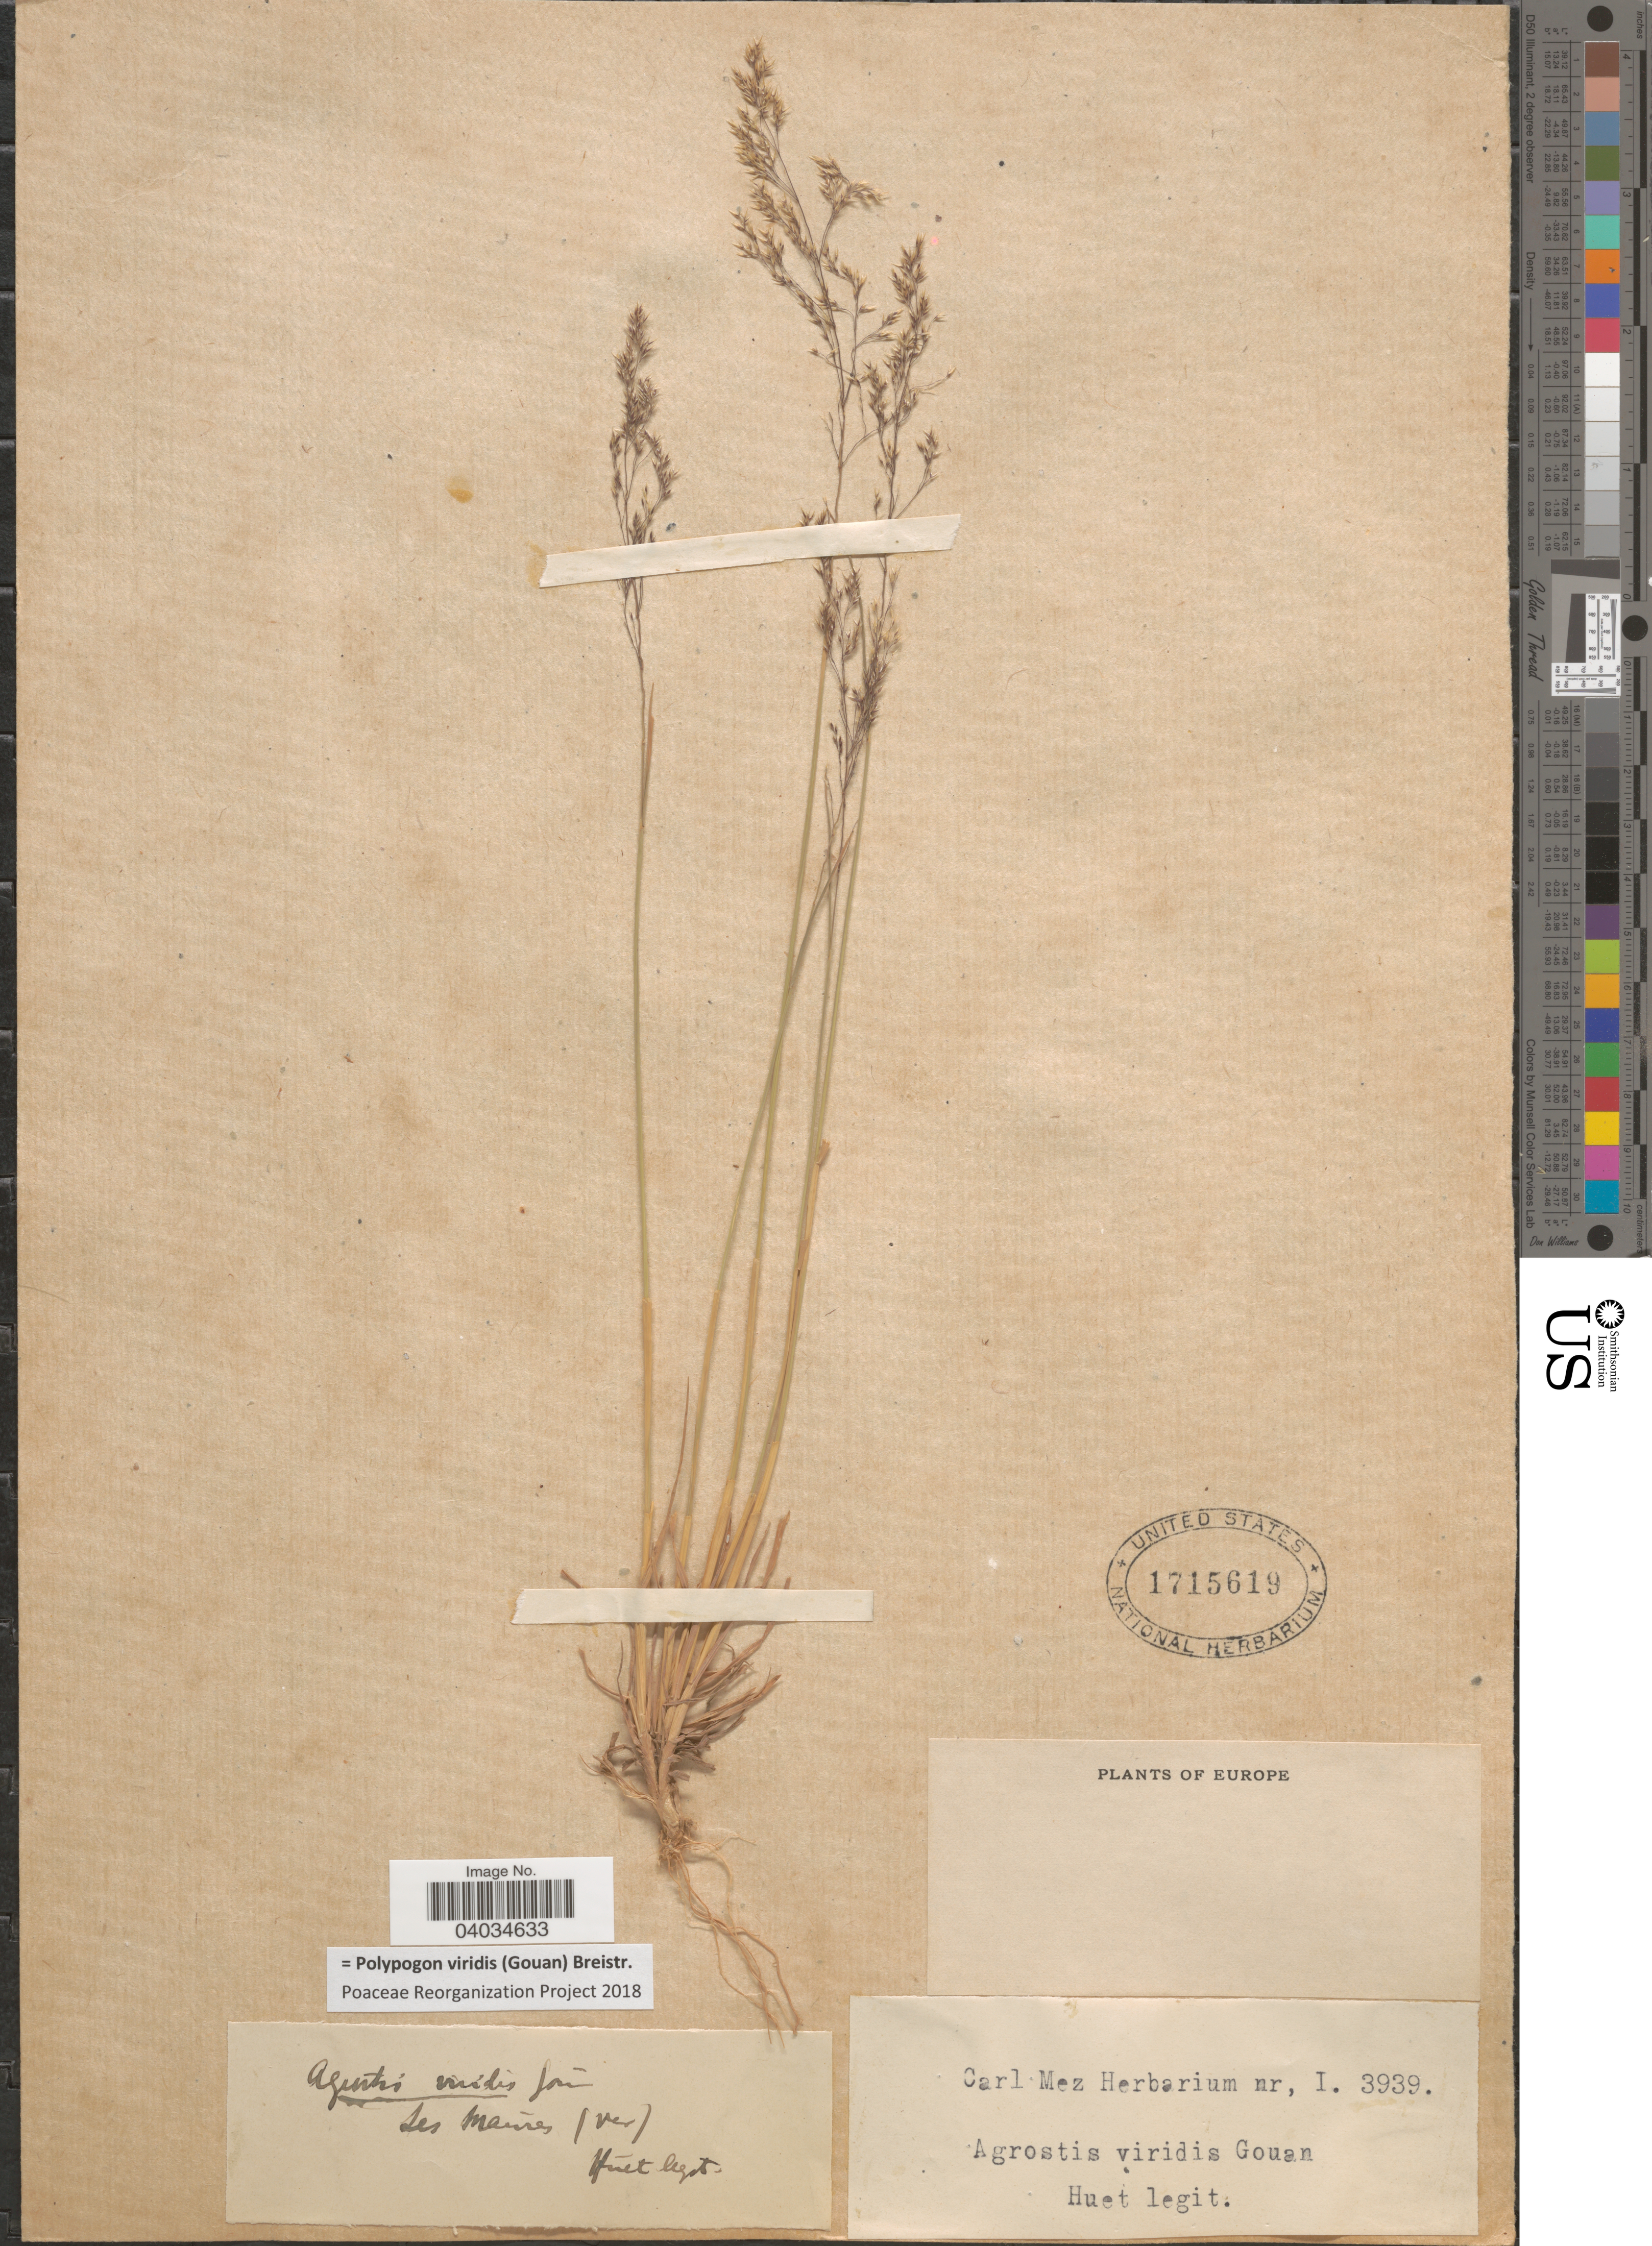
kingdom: Plantae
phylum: Tracheophyta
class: Liliopsida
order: Poales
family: Poaceae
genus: Polypogon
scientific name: Polypogon viridis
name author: (Gouan) Breistroffer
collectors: -. Huet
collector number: I3939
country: France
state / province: Provence-Alpes-Côte d'Azur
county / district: Var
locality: Les Maures (var).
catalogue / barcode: US 1715619